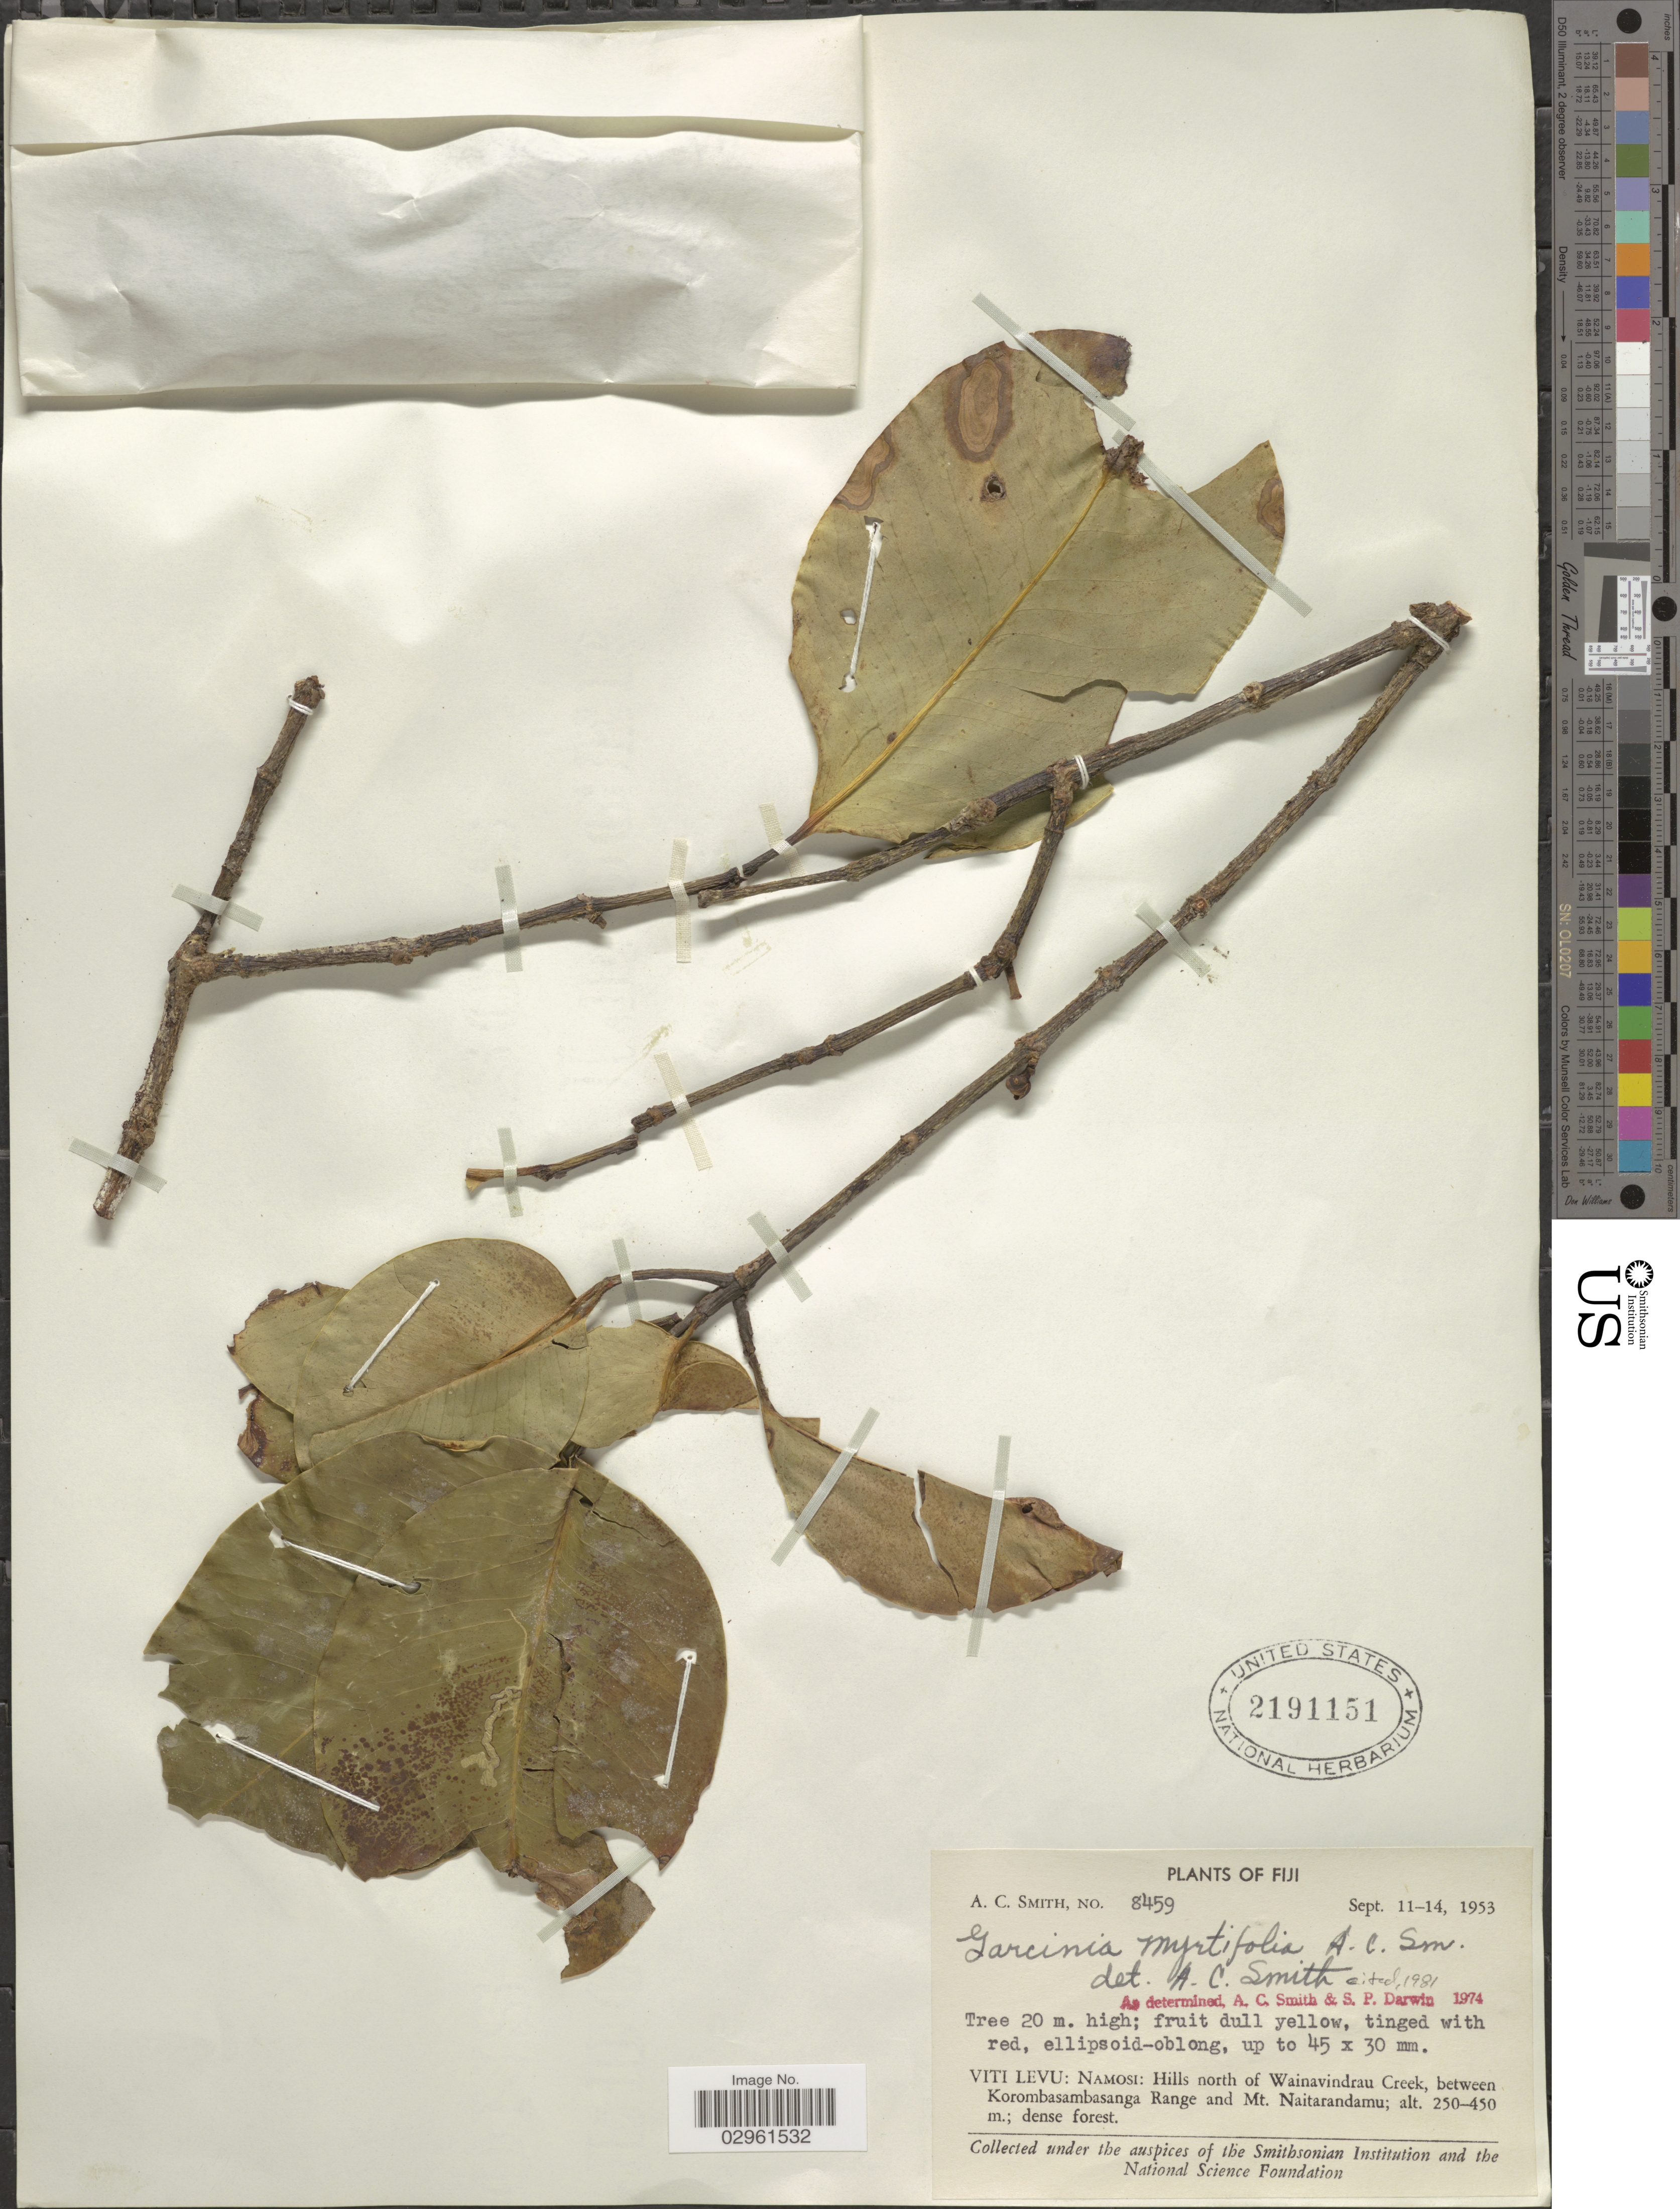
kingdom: Plantae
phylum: Tracheophyta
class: Magnoliopsida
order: Malpighiales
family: Clusiaceae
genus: Garcinia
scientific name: Garcinia myrtifolia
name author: A.C. Sm.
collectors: A. C. Smith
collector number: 8459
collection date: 1953-09-11/1953-09-14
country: Fiji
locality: Viti Levu: Namosi: Hills north of Wainavindrau Creek, between Korombasambasanga Range and Mt. Naitarandamu.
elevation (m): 250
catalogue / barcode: US 2191151